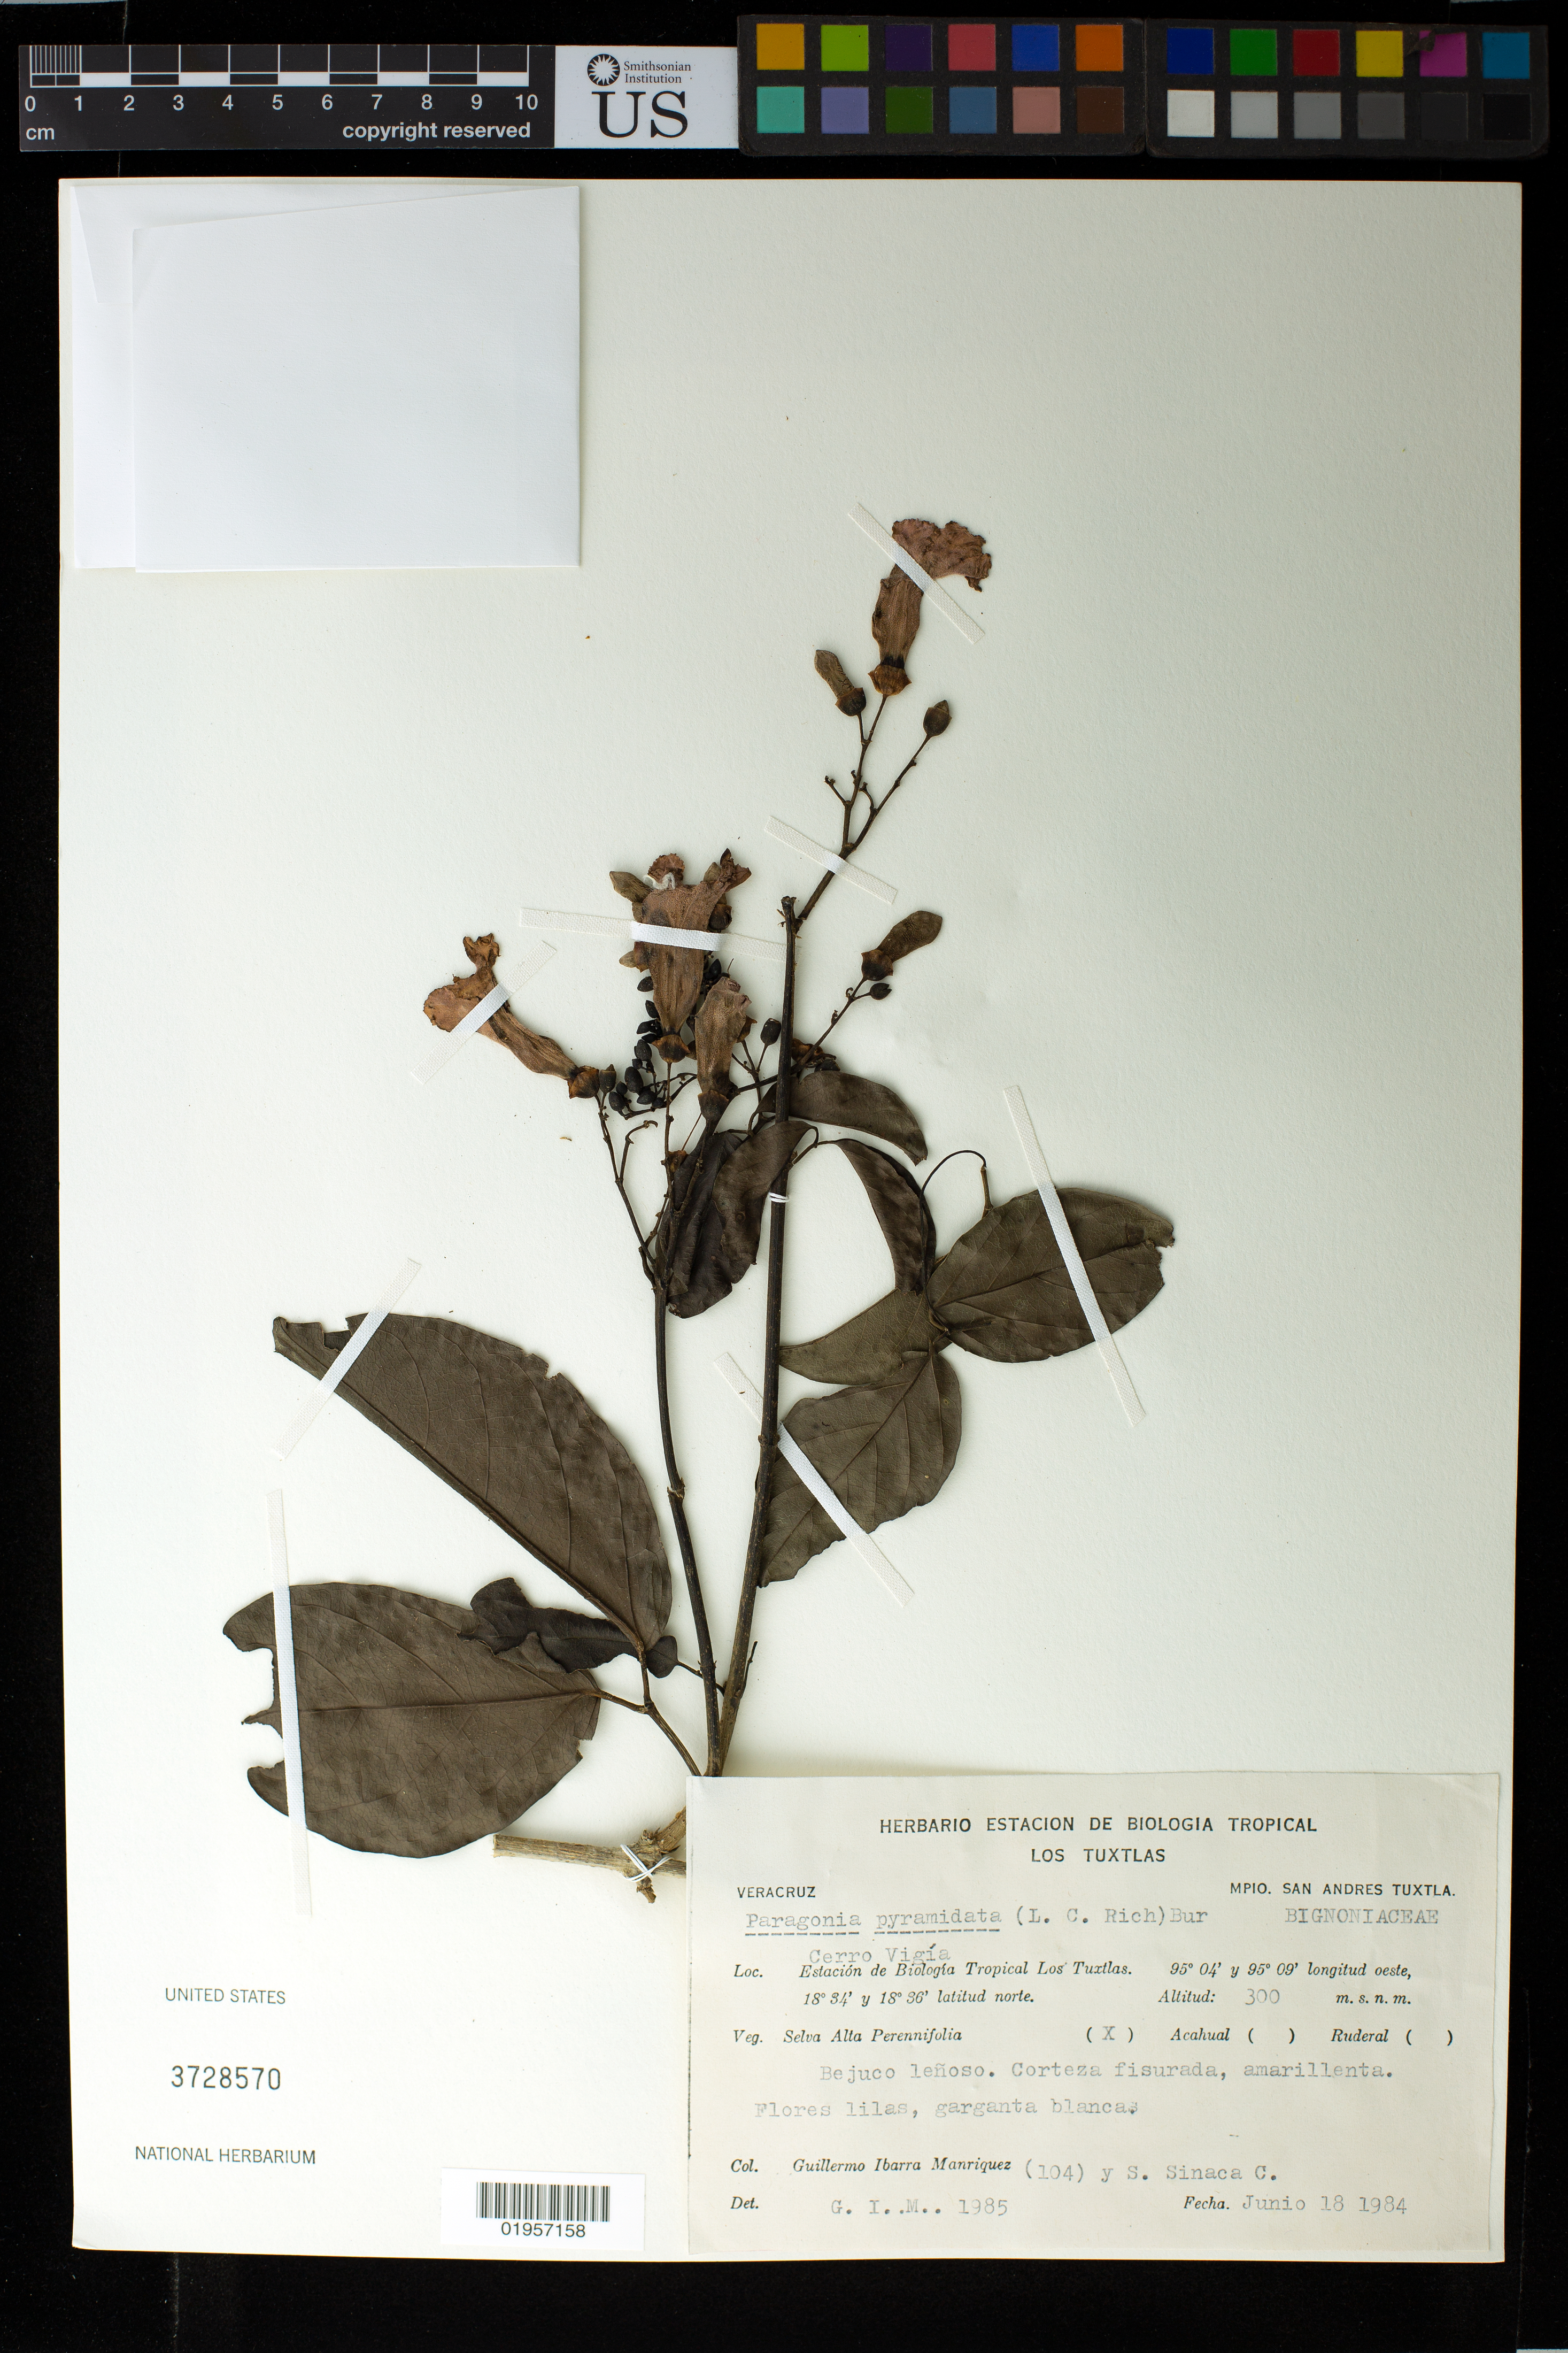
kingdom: Plantae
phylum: Tracheophyta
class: Magnoliopsida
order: Lamiales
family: Bignoniaceae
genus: Tanaecium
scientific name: Tanaecium pyramidatum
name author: (Rich.) L.G. Lohmann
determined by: Strong, Mark T., (BOT), Smithsonian Institution - National Museum of Natural History (UNITED STATES)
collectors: G. Manriquez & S. Sinaca-Colin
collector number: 104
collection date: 1984-06-18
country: Mexico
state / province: Veracruz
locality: Veracruz. Mpio. San Andres Tuxtla. Cerro Vigía. Estacíión de Biología Tropical Los Tuxtlas.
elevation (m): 300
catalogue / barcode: US 3728570